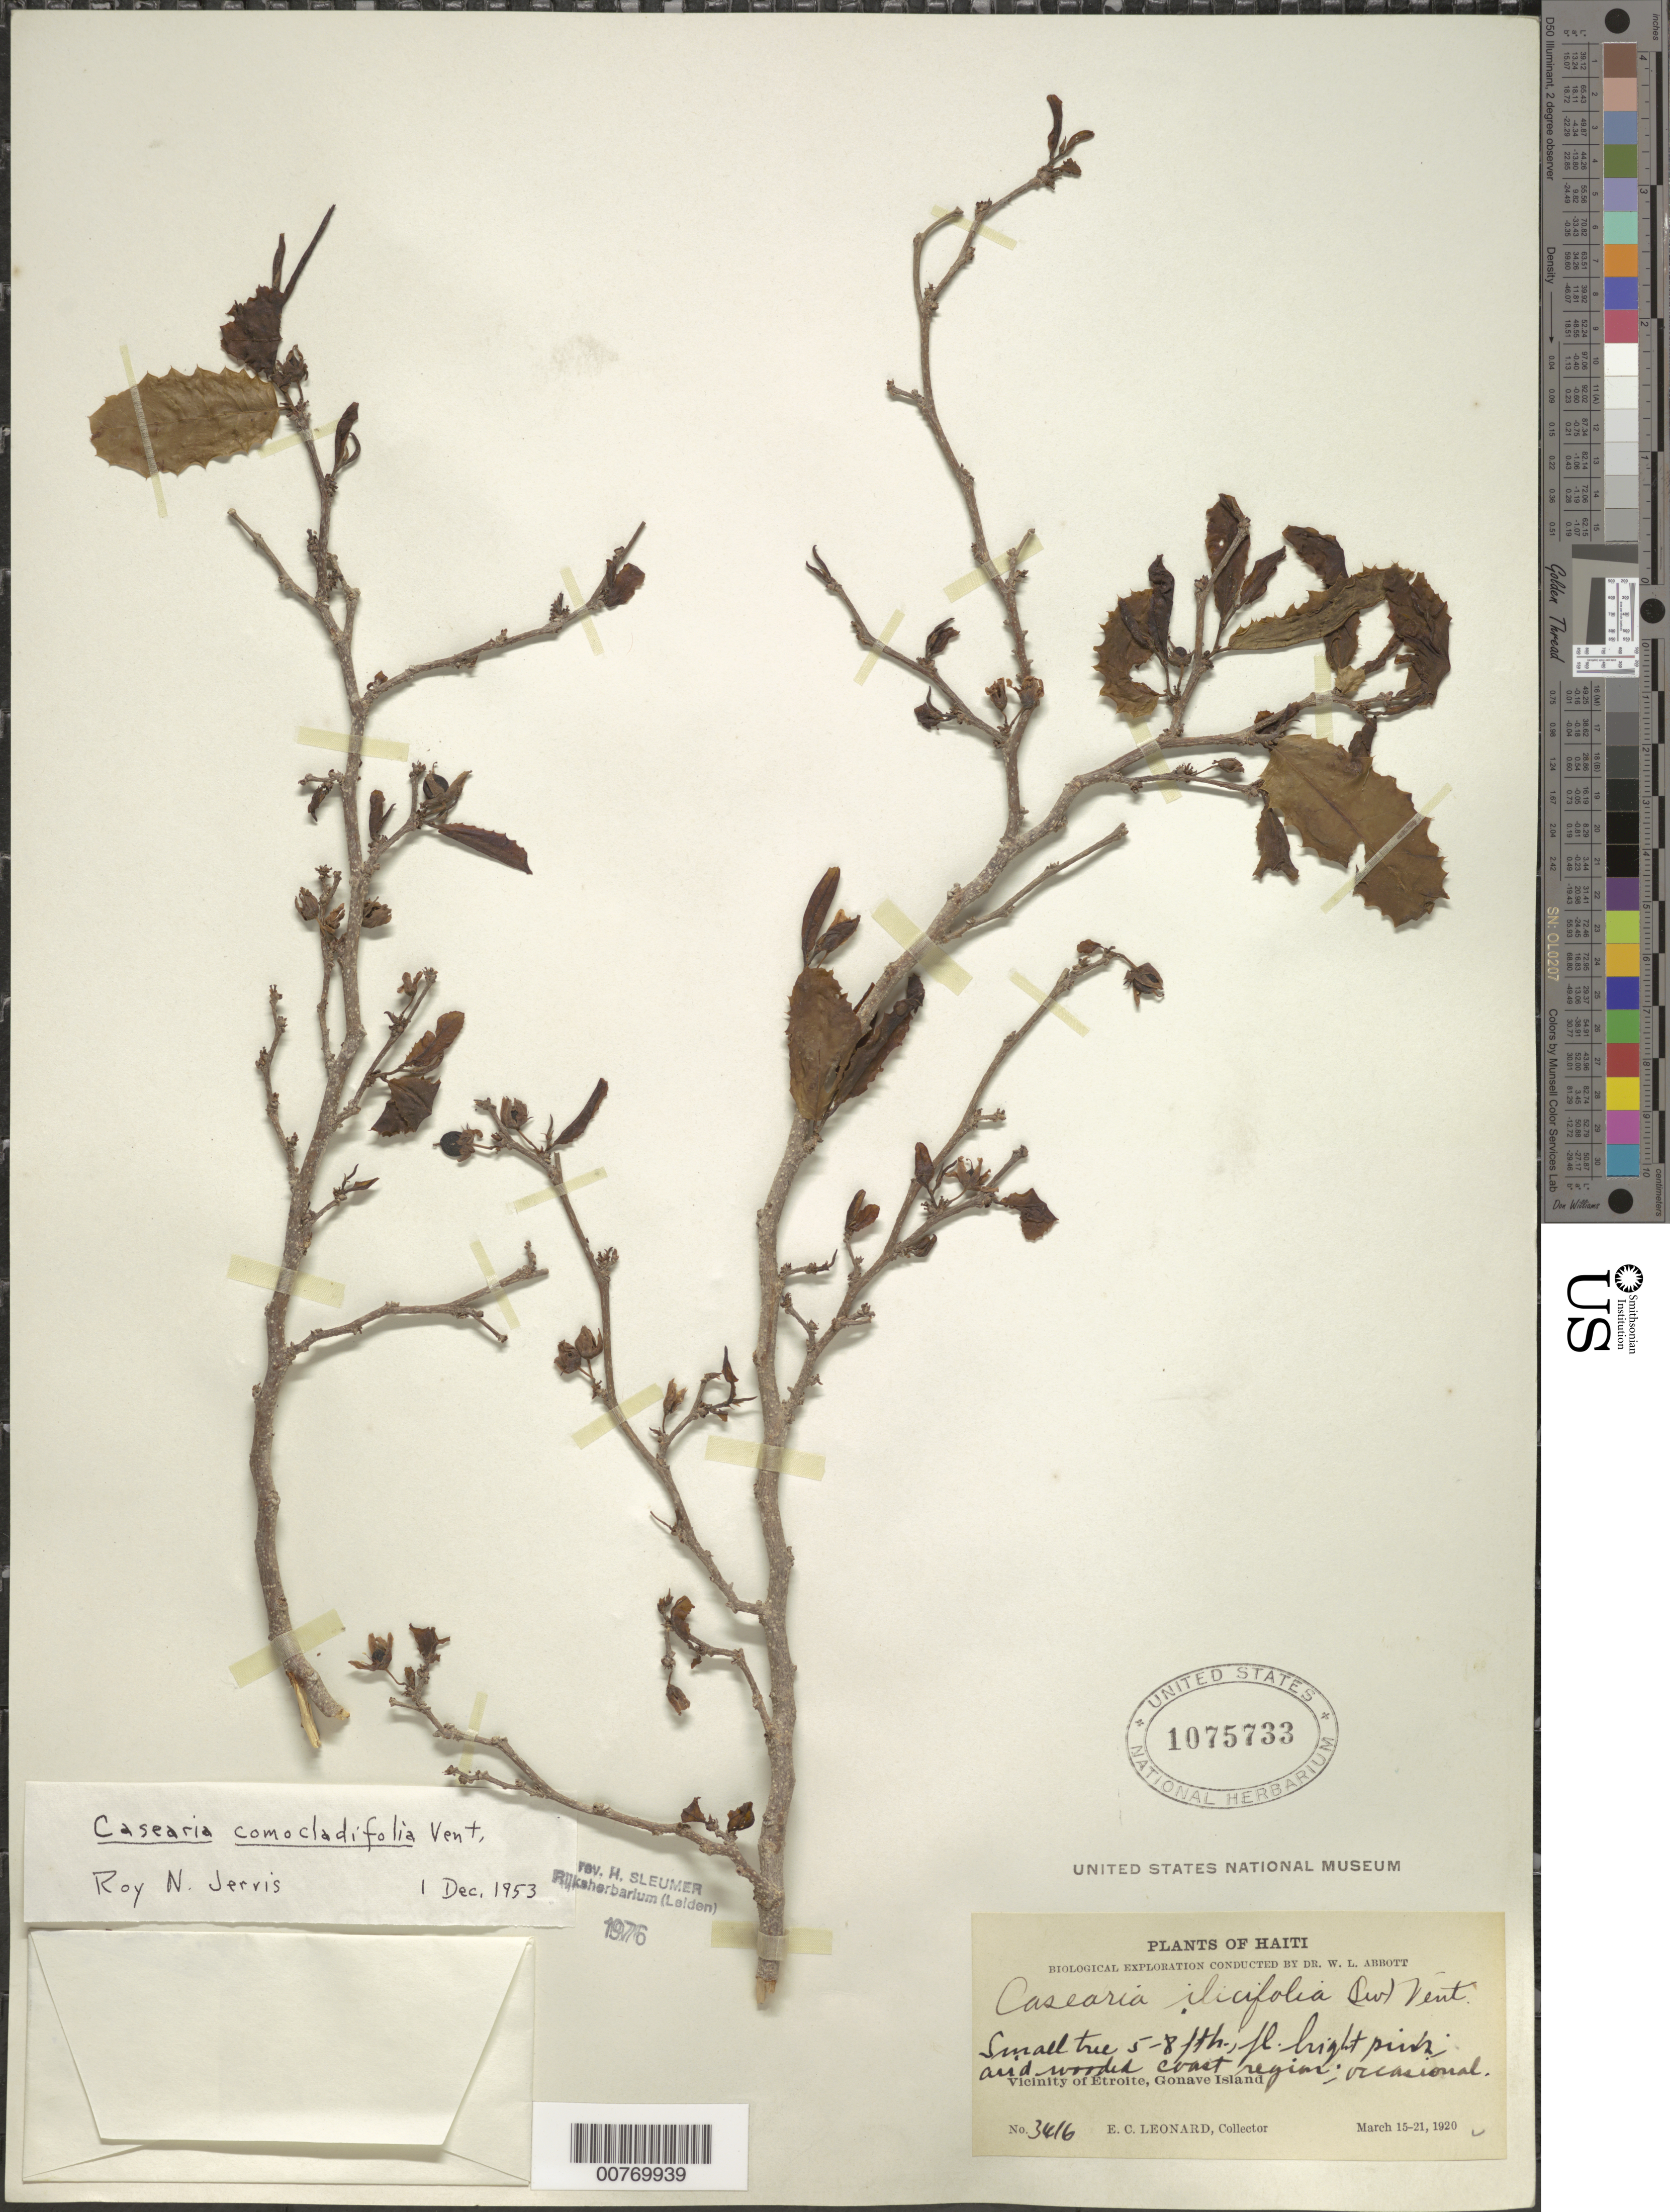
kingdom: Plantae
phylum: Tracheophyta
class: Magnoliopsida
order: Malpighiales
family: Salicaceae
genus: Casearia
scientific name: Casearia comocladifolia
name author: Vent.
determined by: Sleumer, H. O.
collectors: E. C. Leonard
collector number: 3416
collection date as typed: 15 Mar 1920 21 Mar 1920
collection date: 1920-03-15/1920-03-21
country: Haiti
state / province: Ouest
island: Hispaniola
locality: Vicinity of Étroite, Gonave Island.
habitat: Arid woods coastal region.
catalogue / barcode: US 1075733